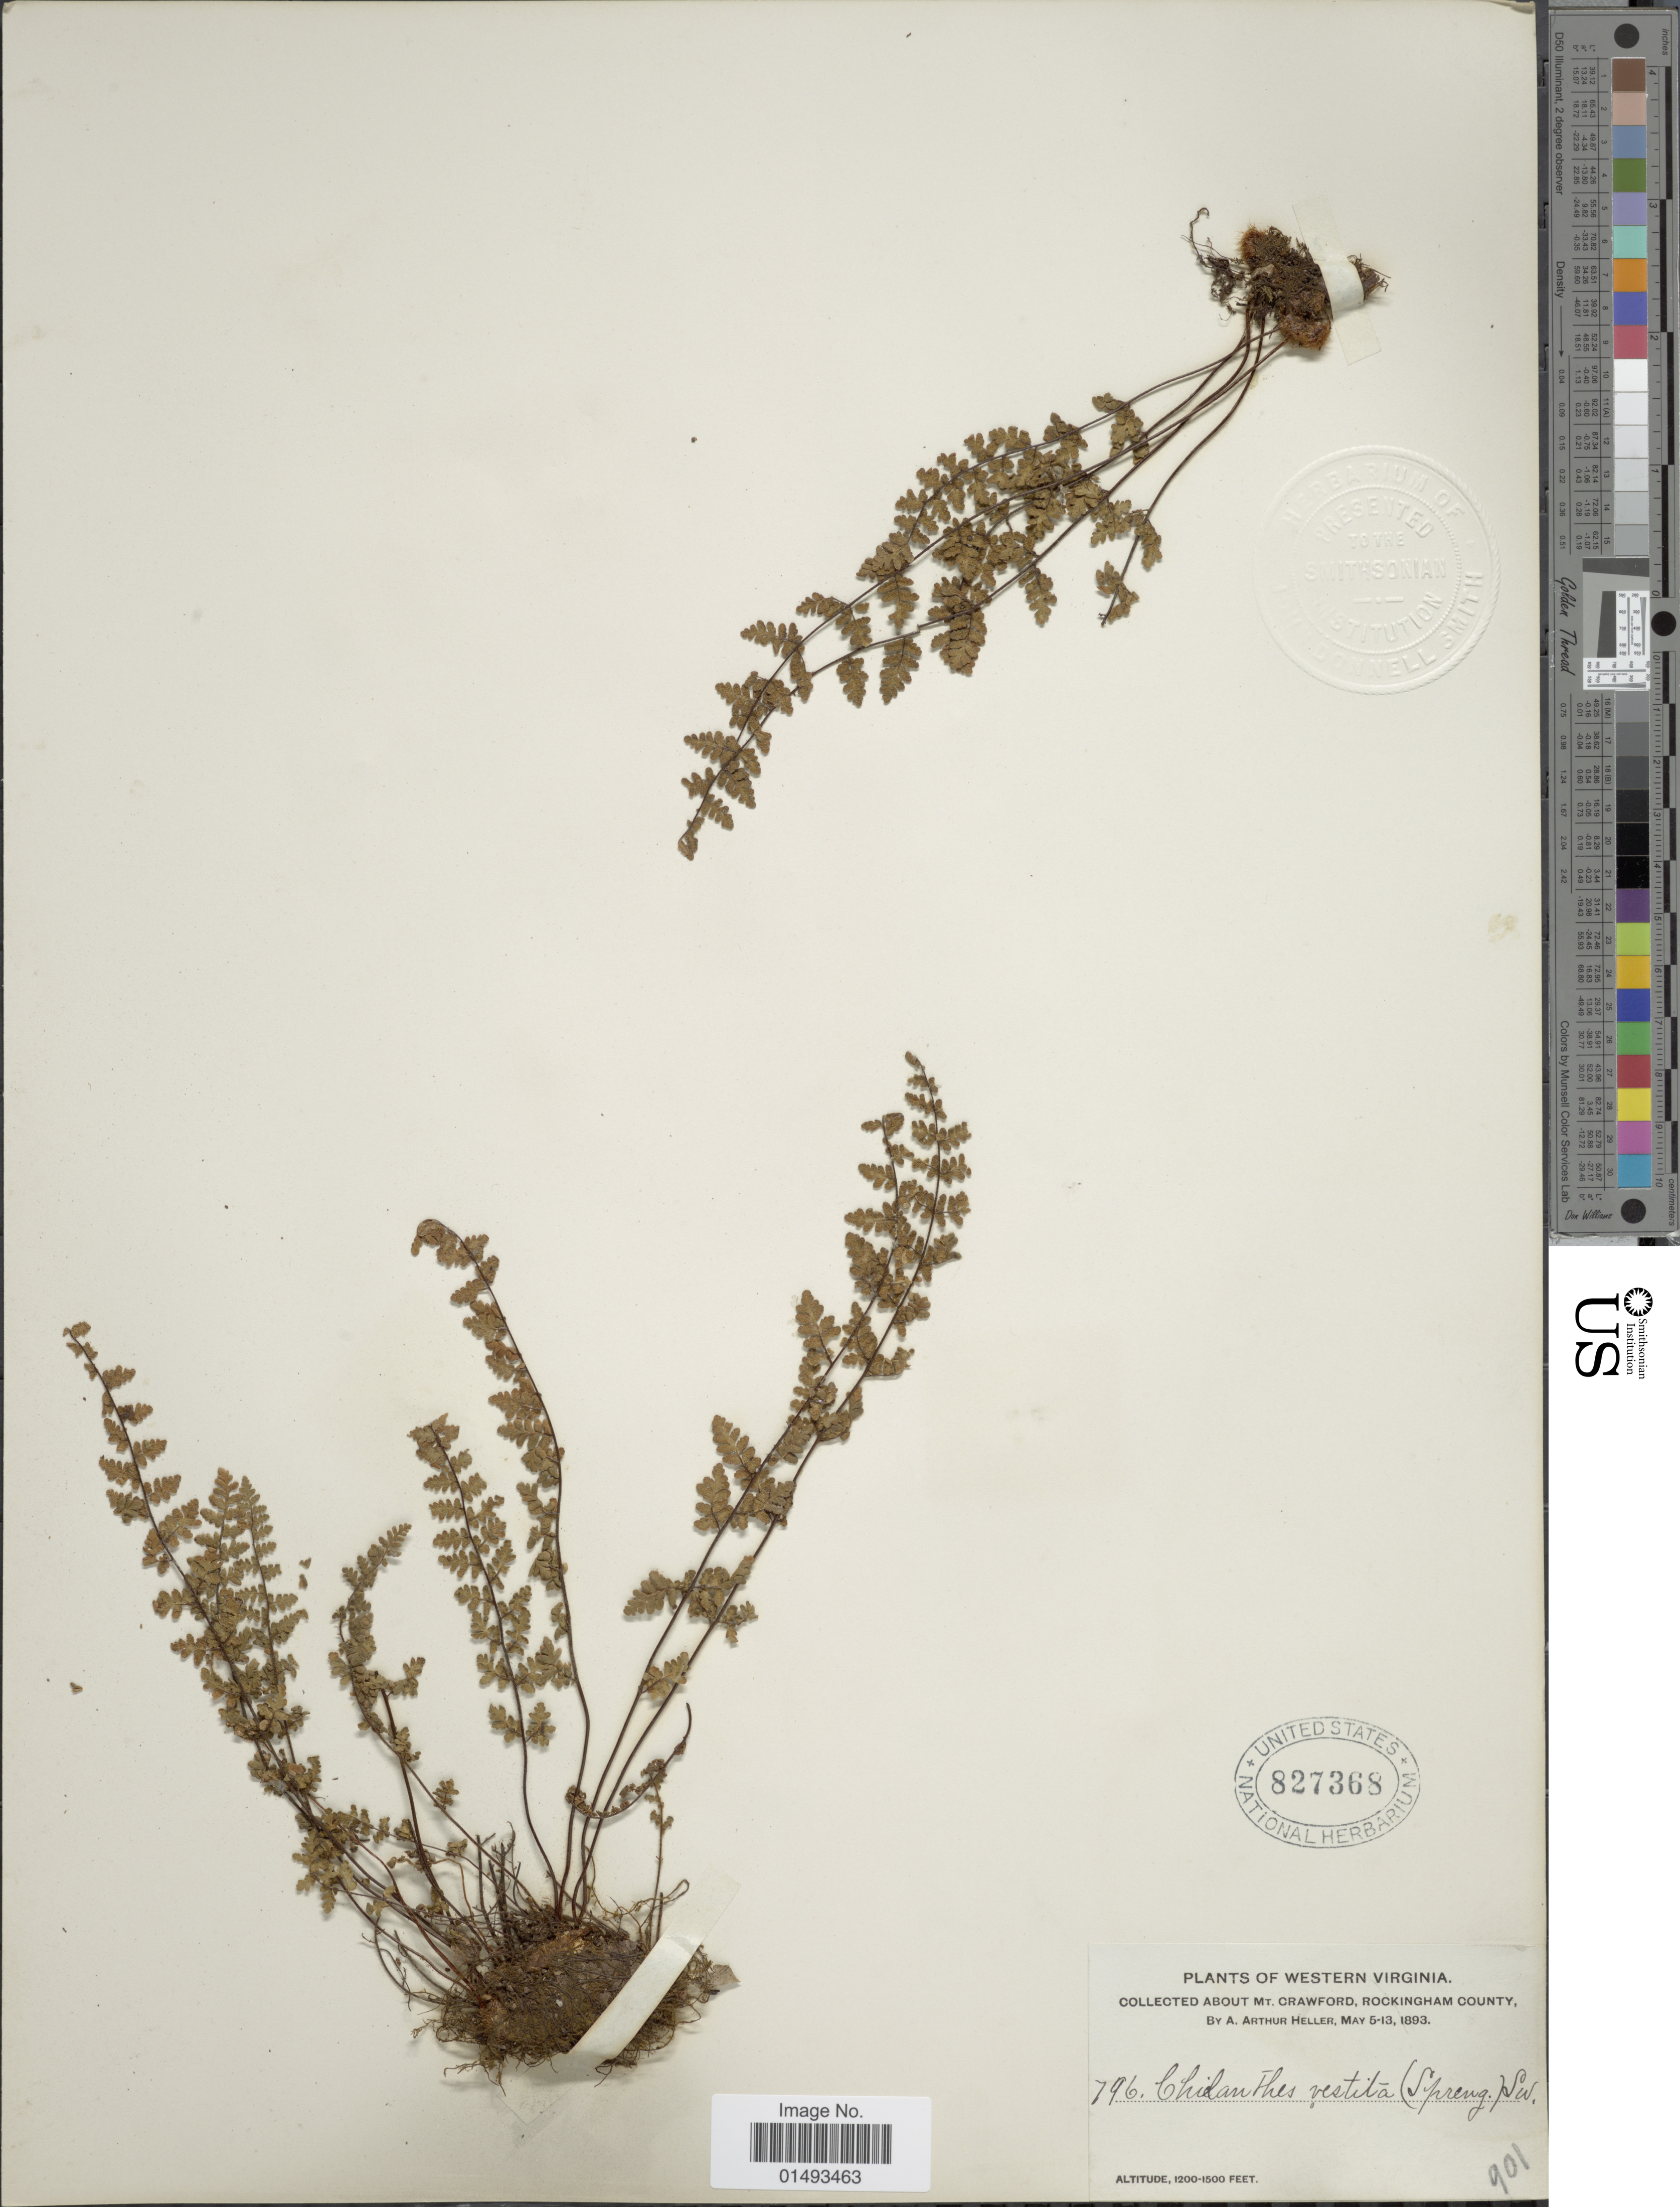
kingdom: Plantae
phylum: Tracheophyta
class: Polypodiopsida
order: Polypodiales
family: Pteridaceae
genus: Myriopteris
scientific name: Myriopteris lanosa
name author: (Michx.) Grusz & Windham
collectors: A. A. Heller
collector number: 796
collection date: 1893-05-05/1893-05-13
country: United States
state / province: Virginia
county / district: Rockingham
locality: Plants of Western Virginia, Collected about Mt.Crawford, Rockingham County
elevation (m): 366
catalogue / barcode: US 827368